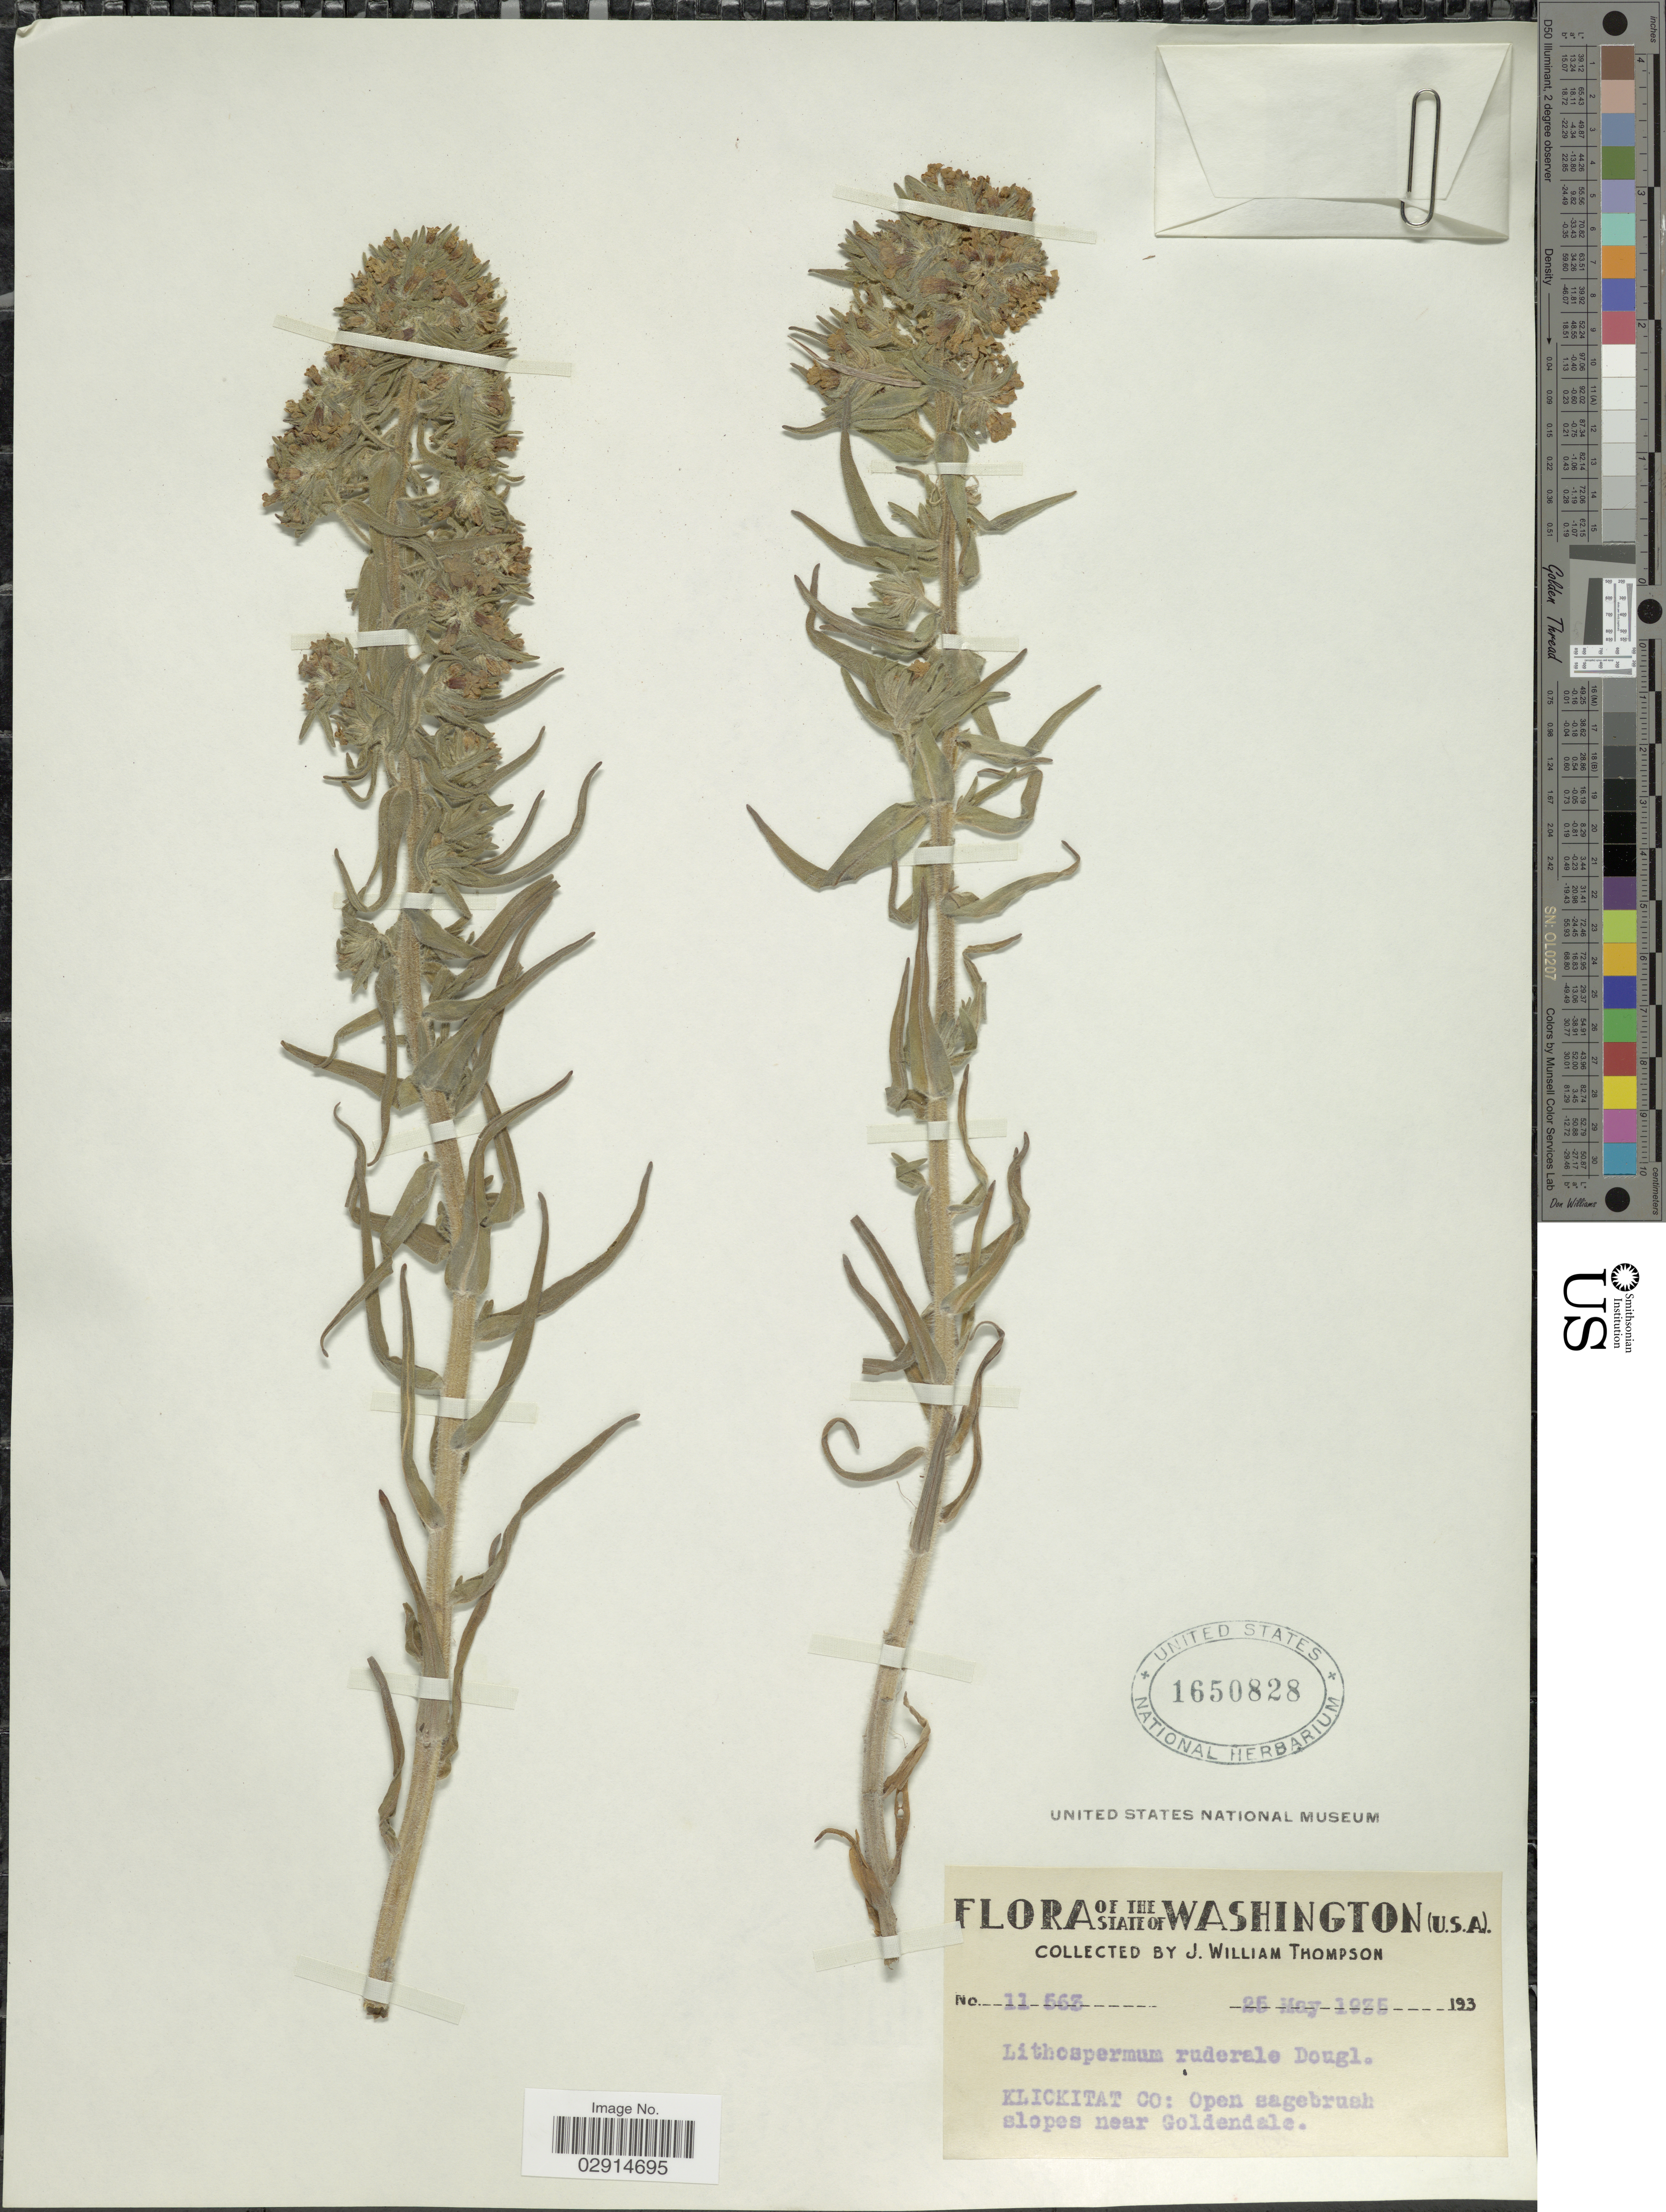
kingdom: Plantae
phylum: Tracheophyta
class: Magnoliopsida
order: Boraginales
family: Boraginaceae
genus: Lithospermum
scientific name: Lithospermum ruderale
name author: Douglas ex Lehm.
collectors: J. W. Thompson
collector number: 11563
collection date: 1935-05-25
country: United States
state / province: Washington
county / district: Klickitat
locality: Klickitat Co., Open sagebrush slopes near Goldendale.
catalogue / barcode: US 1650828